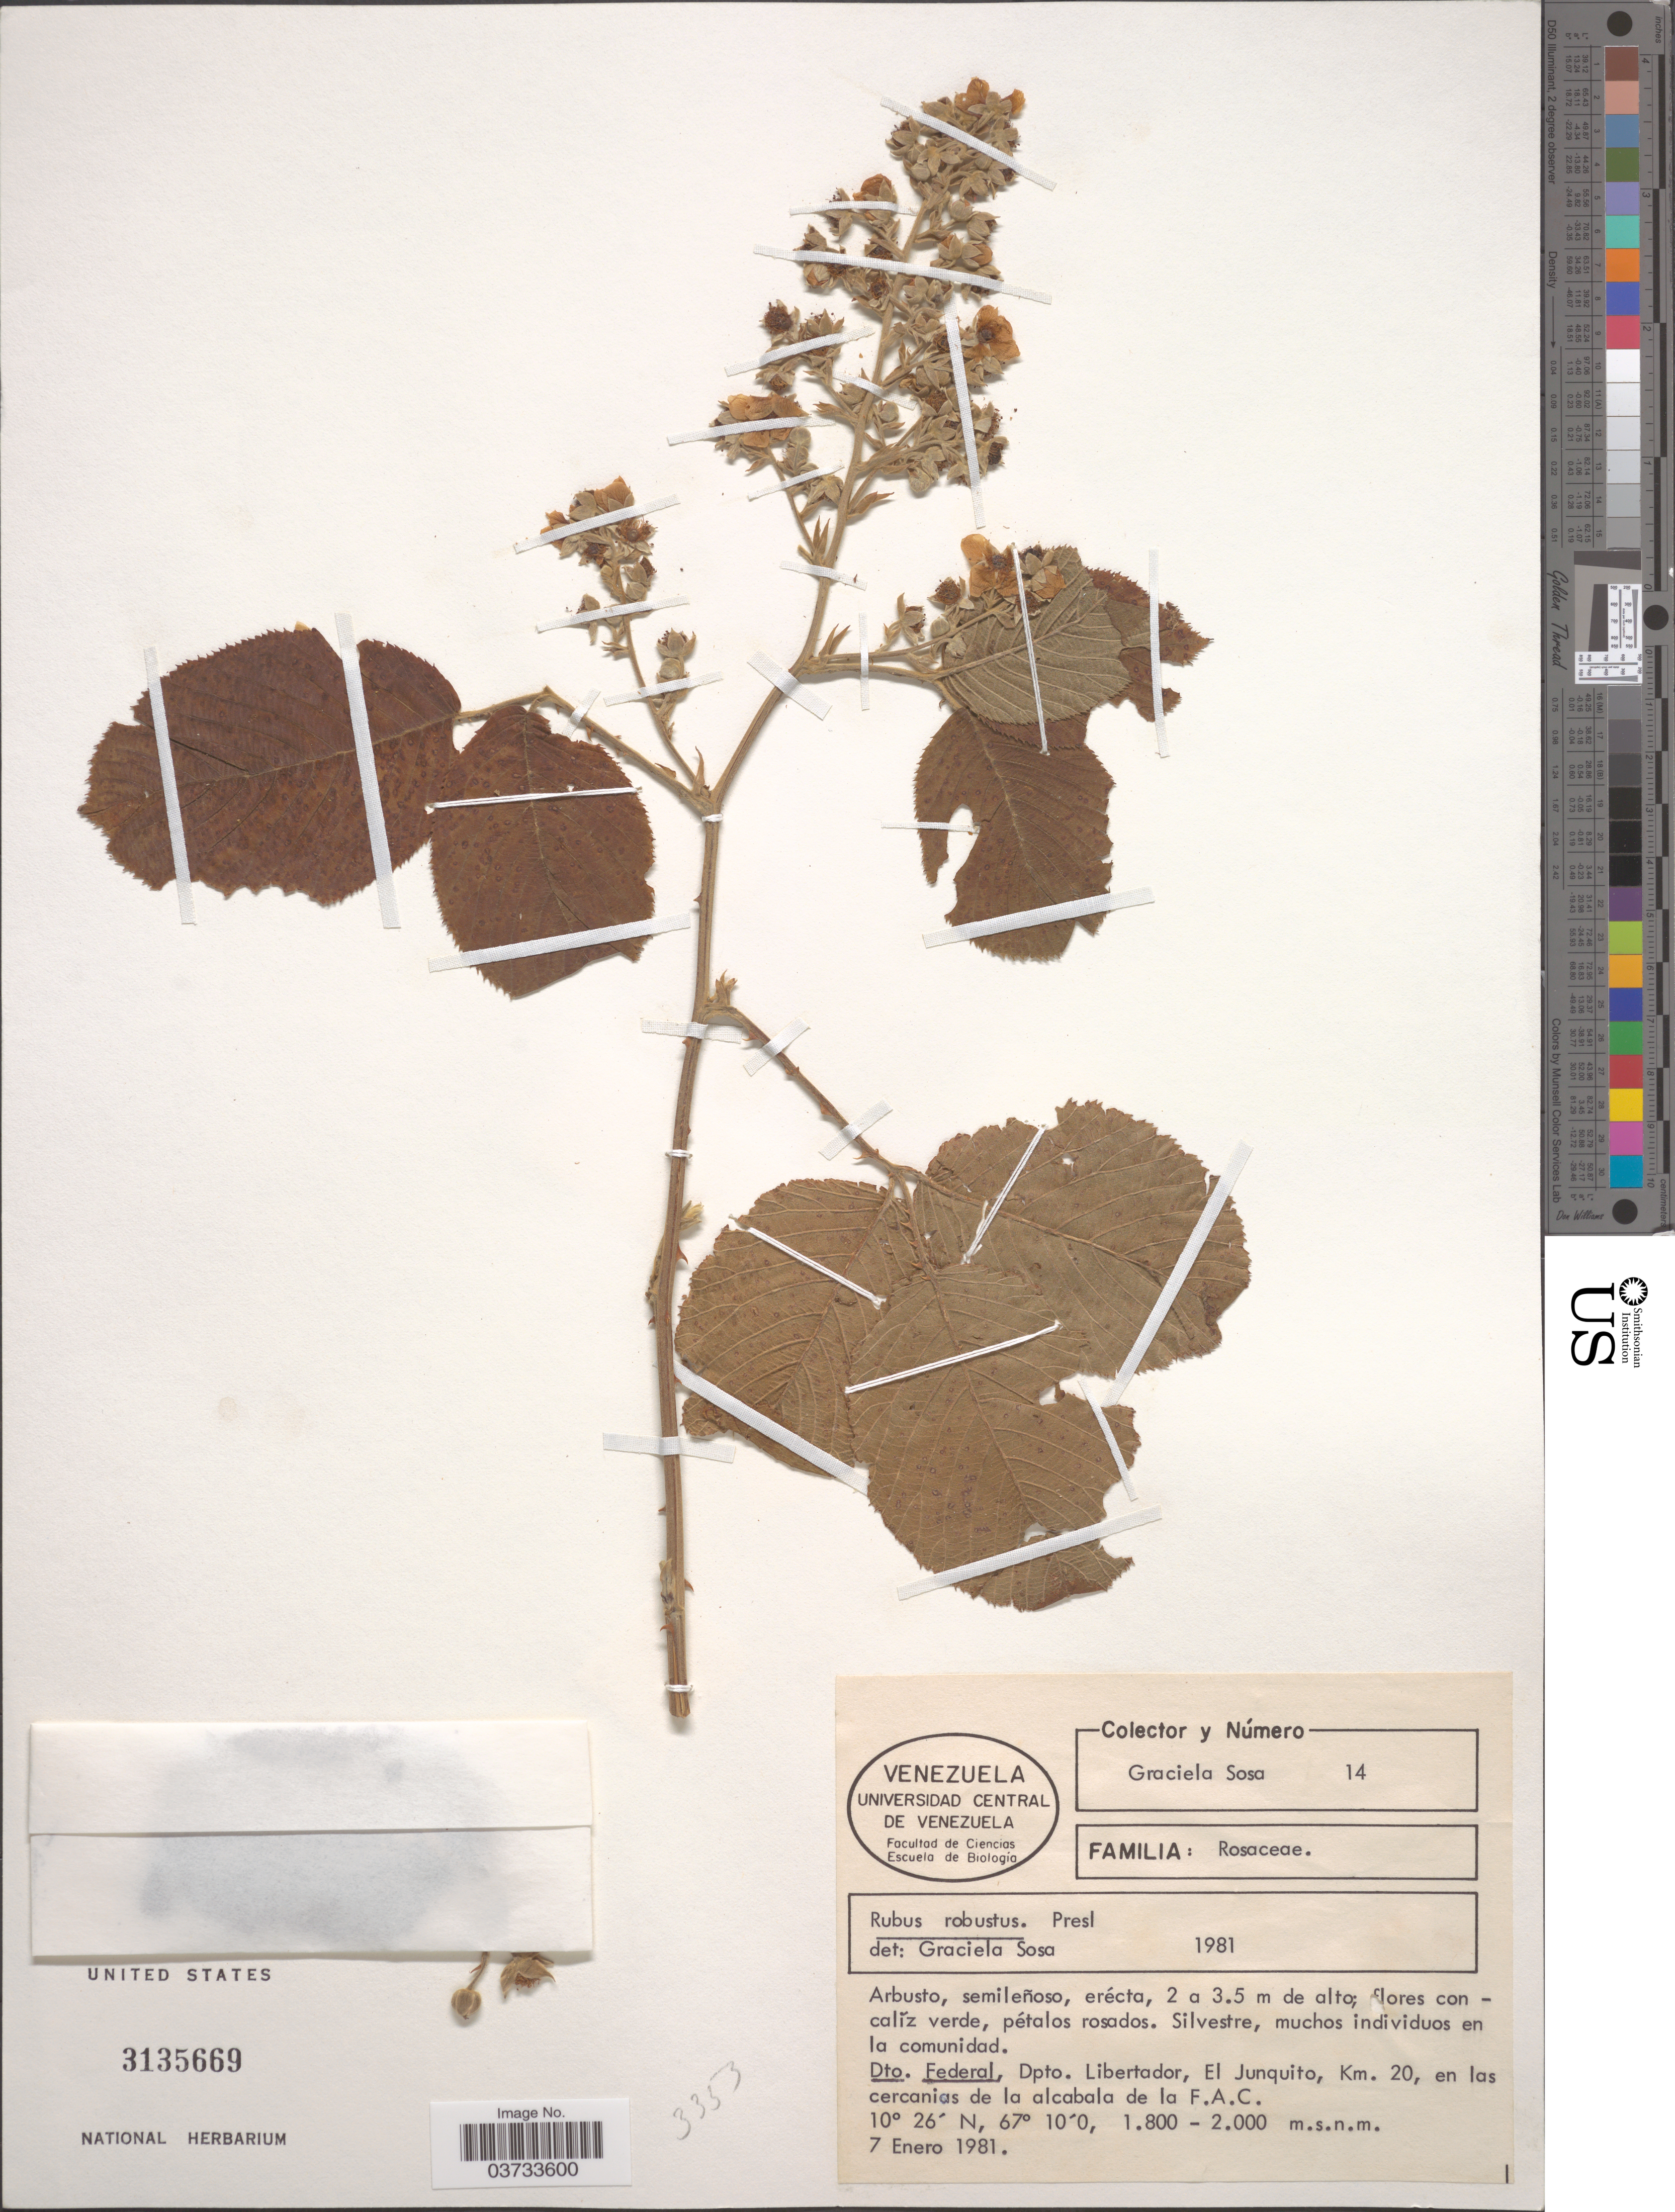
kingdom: Plantae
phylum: Tracheophyta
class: Magnoliopsida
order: Rosales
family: Rosaceae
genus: Rubus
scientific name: Rubus robustus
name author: C. Presl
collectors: G. Sosa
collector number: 14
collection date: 1981-01-07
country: Venezuela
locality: Dto. Federal, Dpto. Libertador, el Junquito, Km. 20, en las cercanias de la alcabala de la F.A.C.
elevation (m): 1800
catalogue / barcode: US 3135669